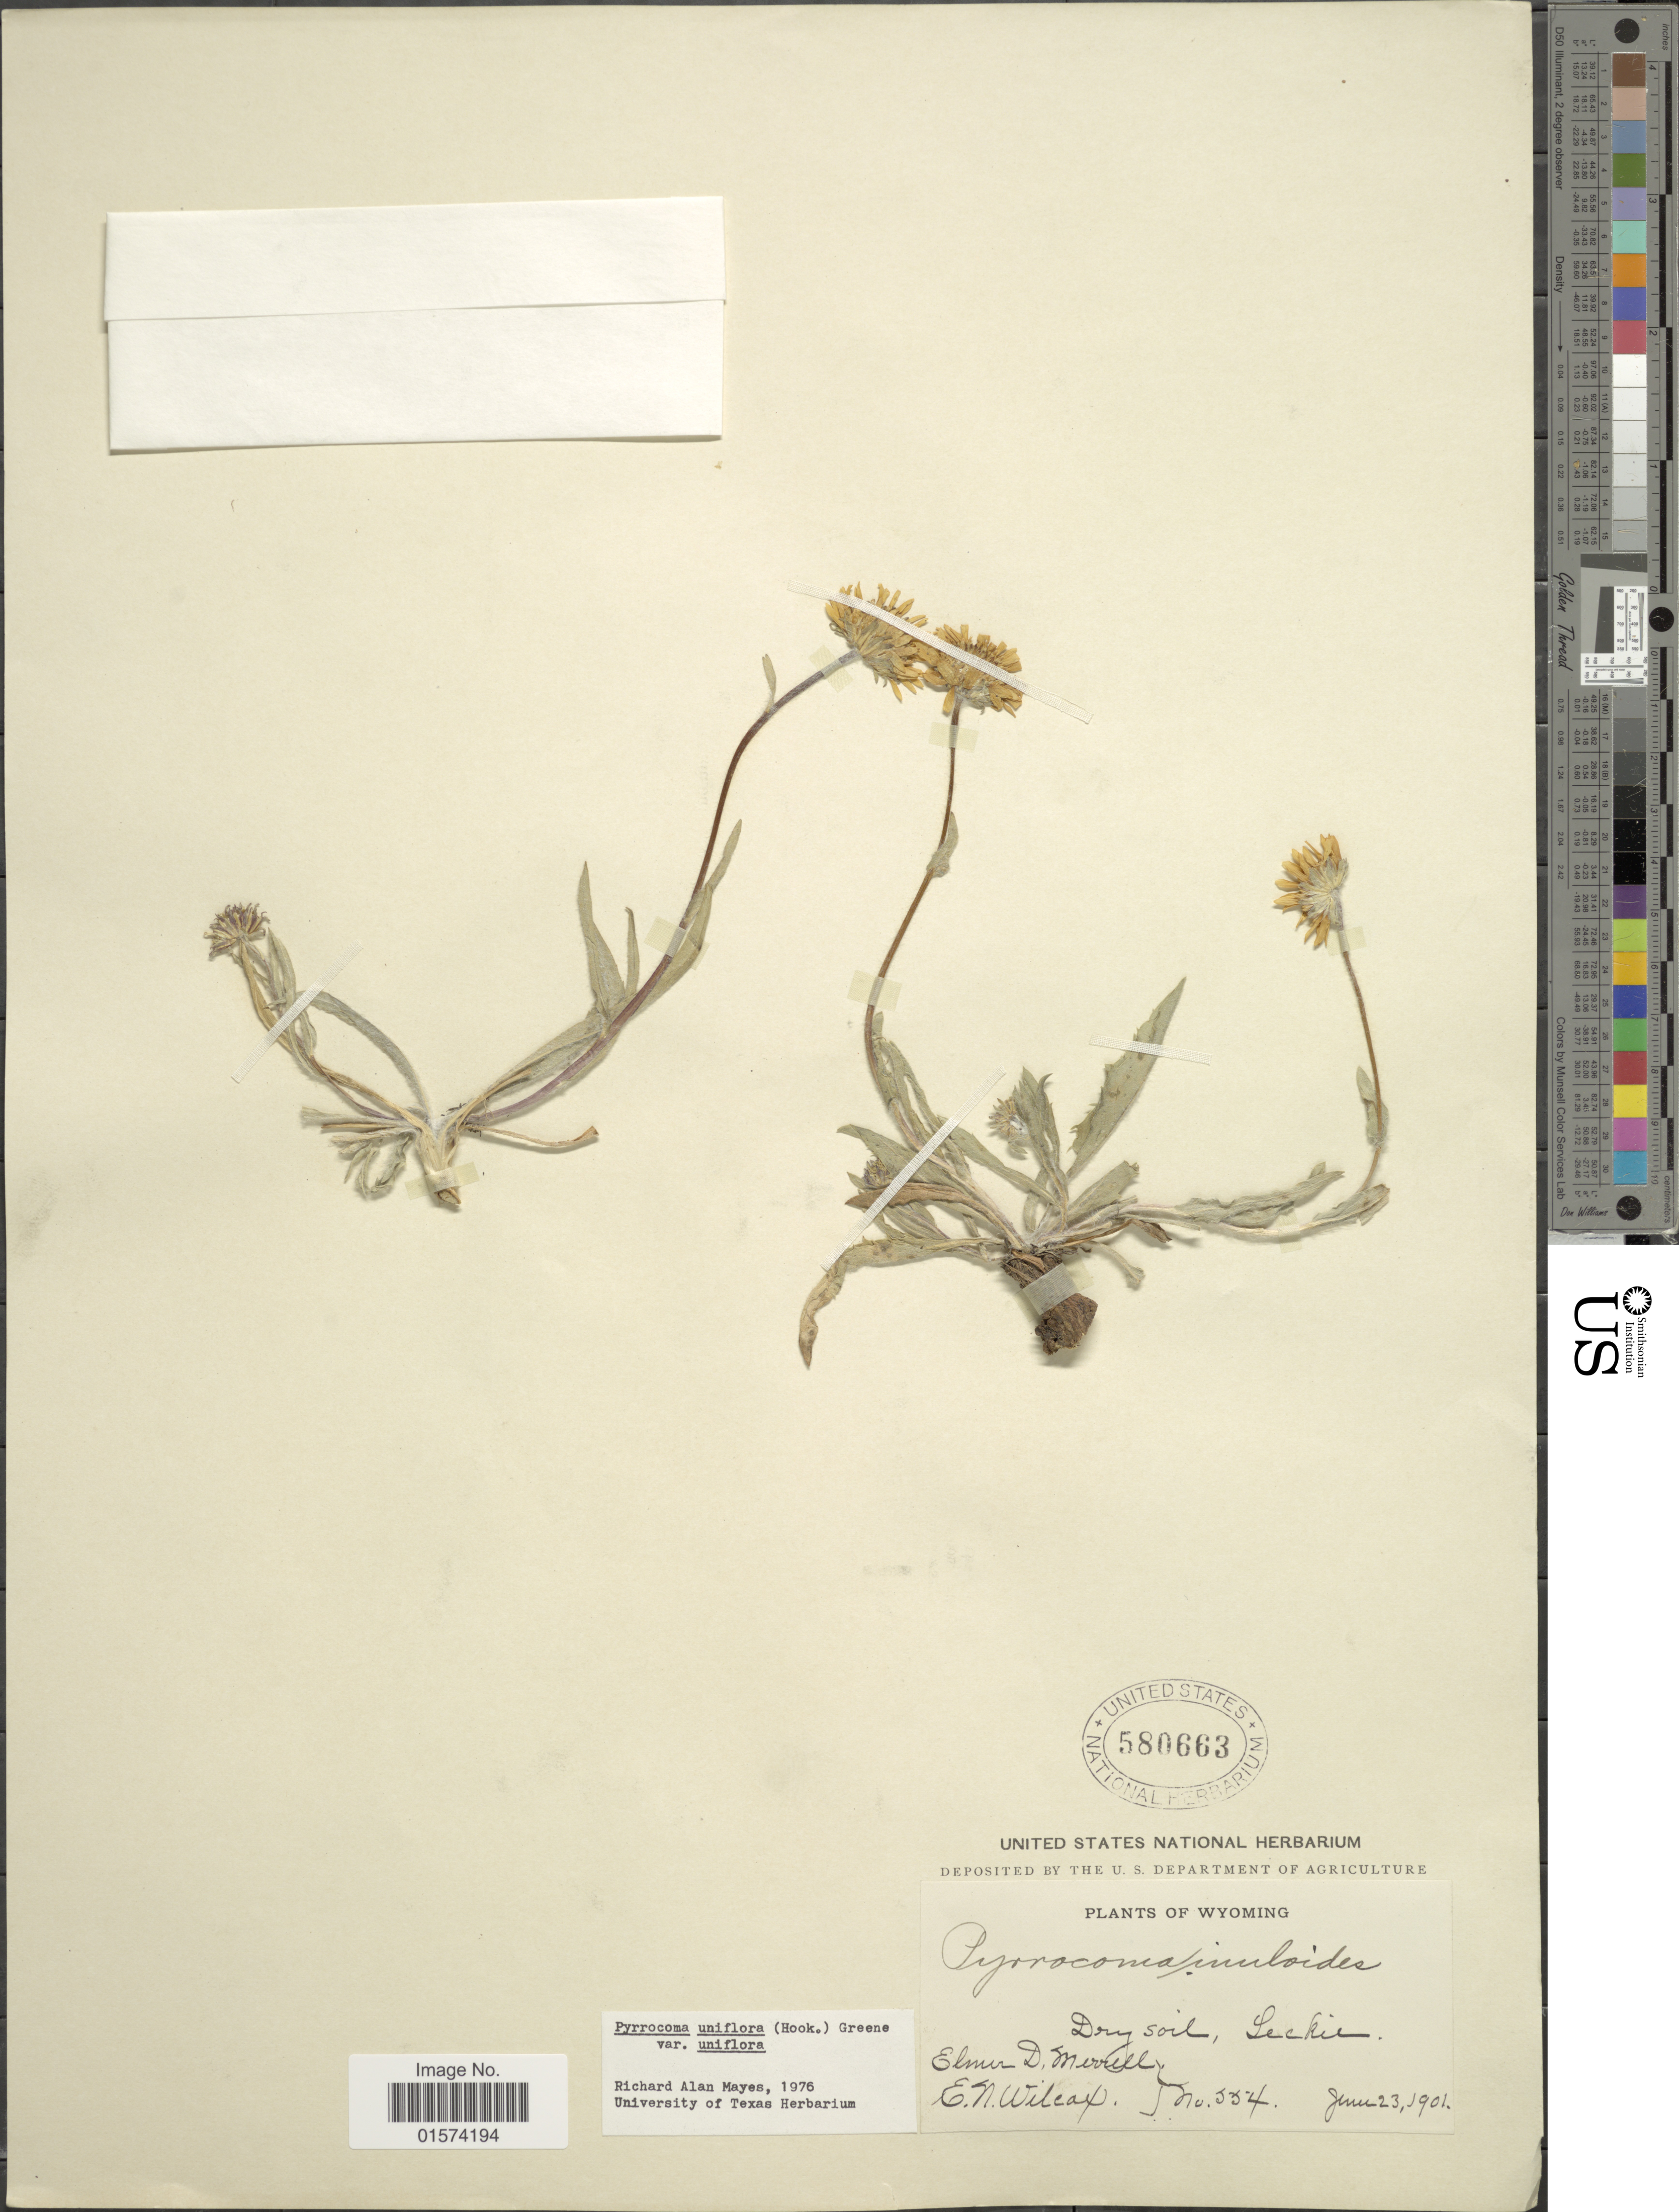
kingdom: Plantae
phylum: Tracheophyta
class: Magnoliopsida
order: Asterales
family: Asteraceae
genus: Pyrrocoma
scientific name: Pyrrocoma uniflora var. uniflora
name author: (Hook.) Greene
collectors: E. D. Merrill & E. Wileax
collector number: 554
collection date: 1901-06-23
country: United States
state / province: Wyoming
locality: Dry soil, Leckie,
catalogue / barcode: US 580663